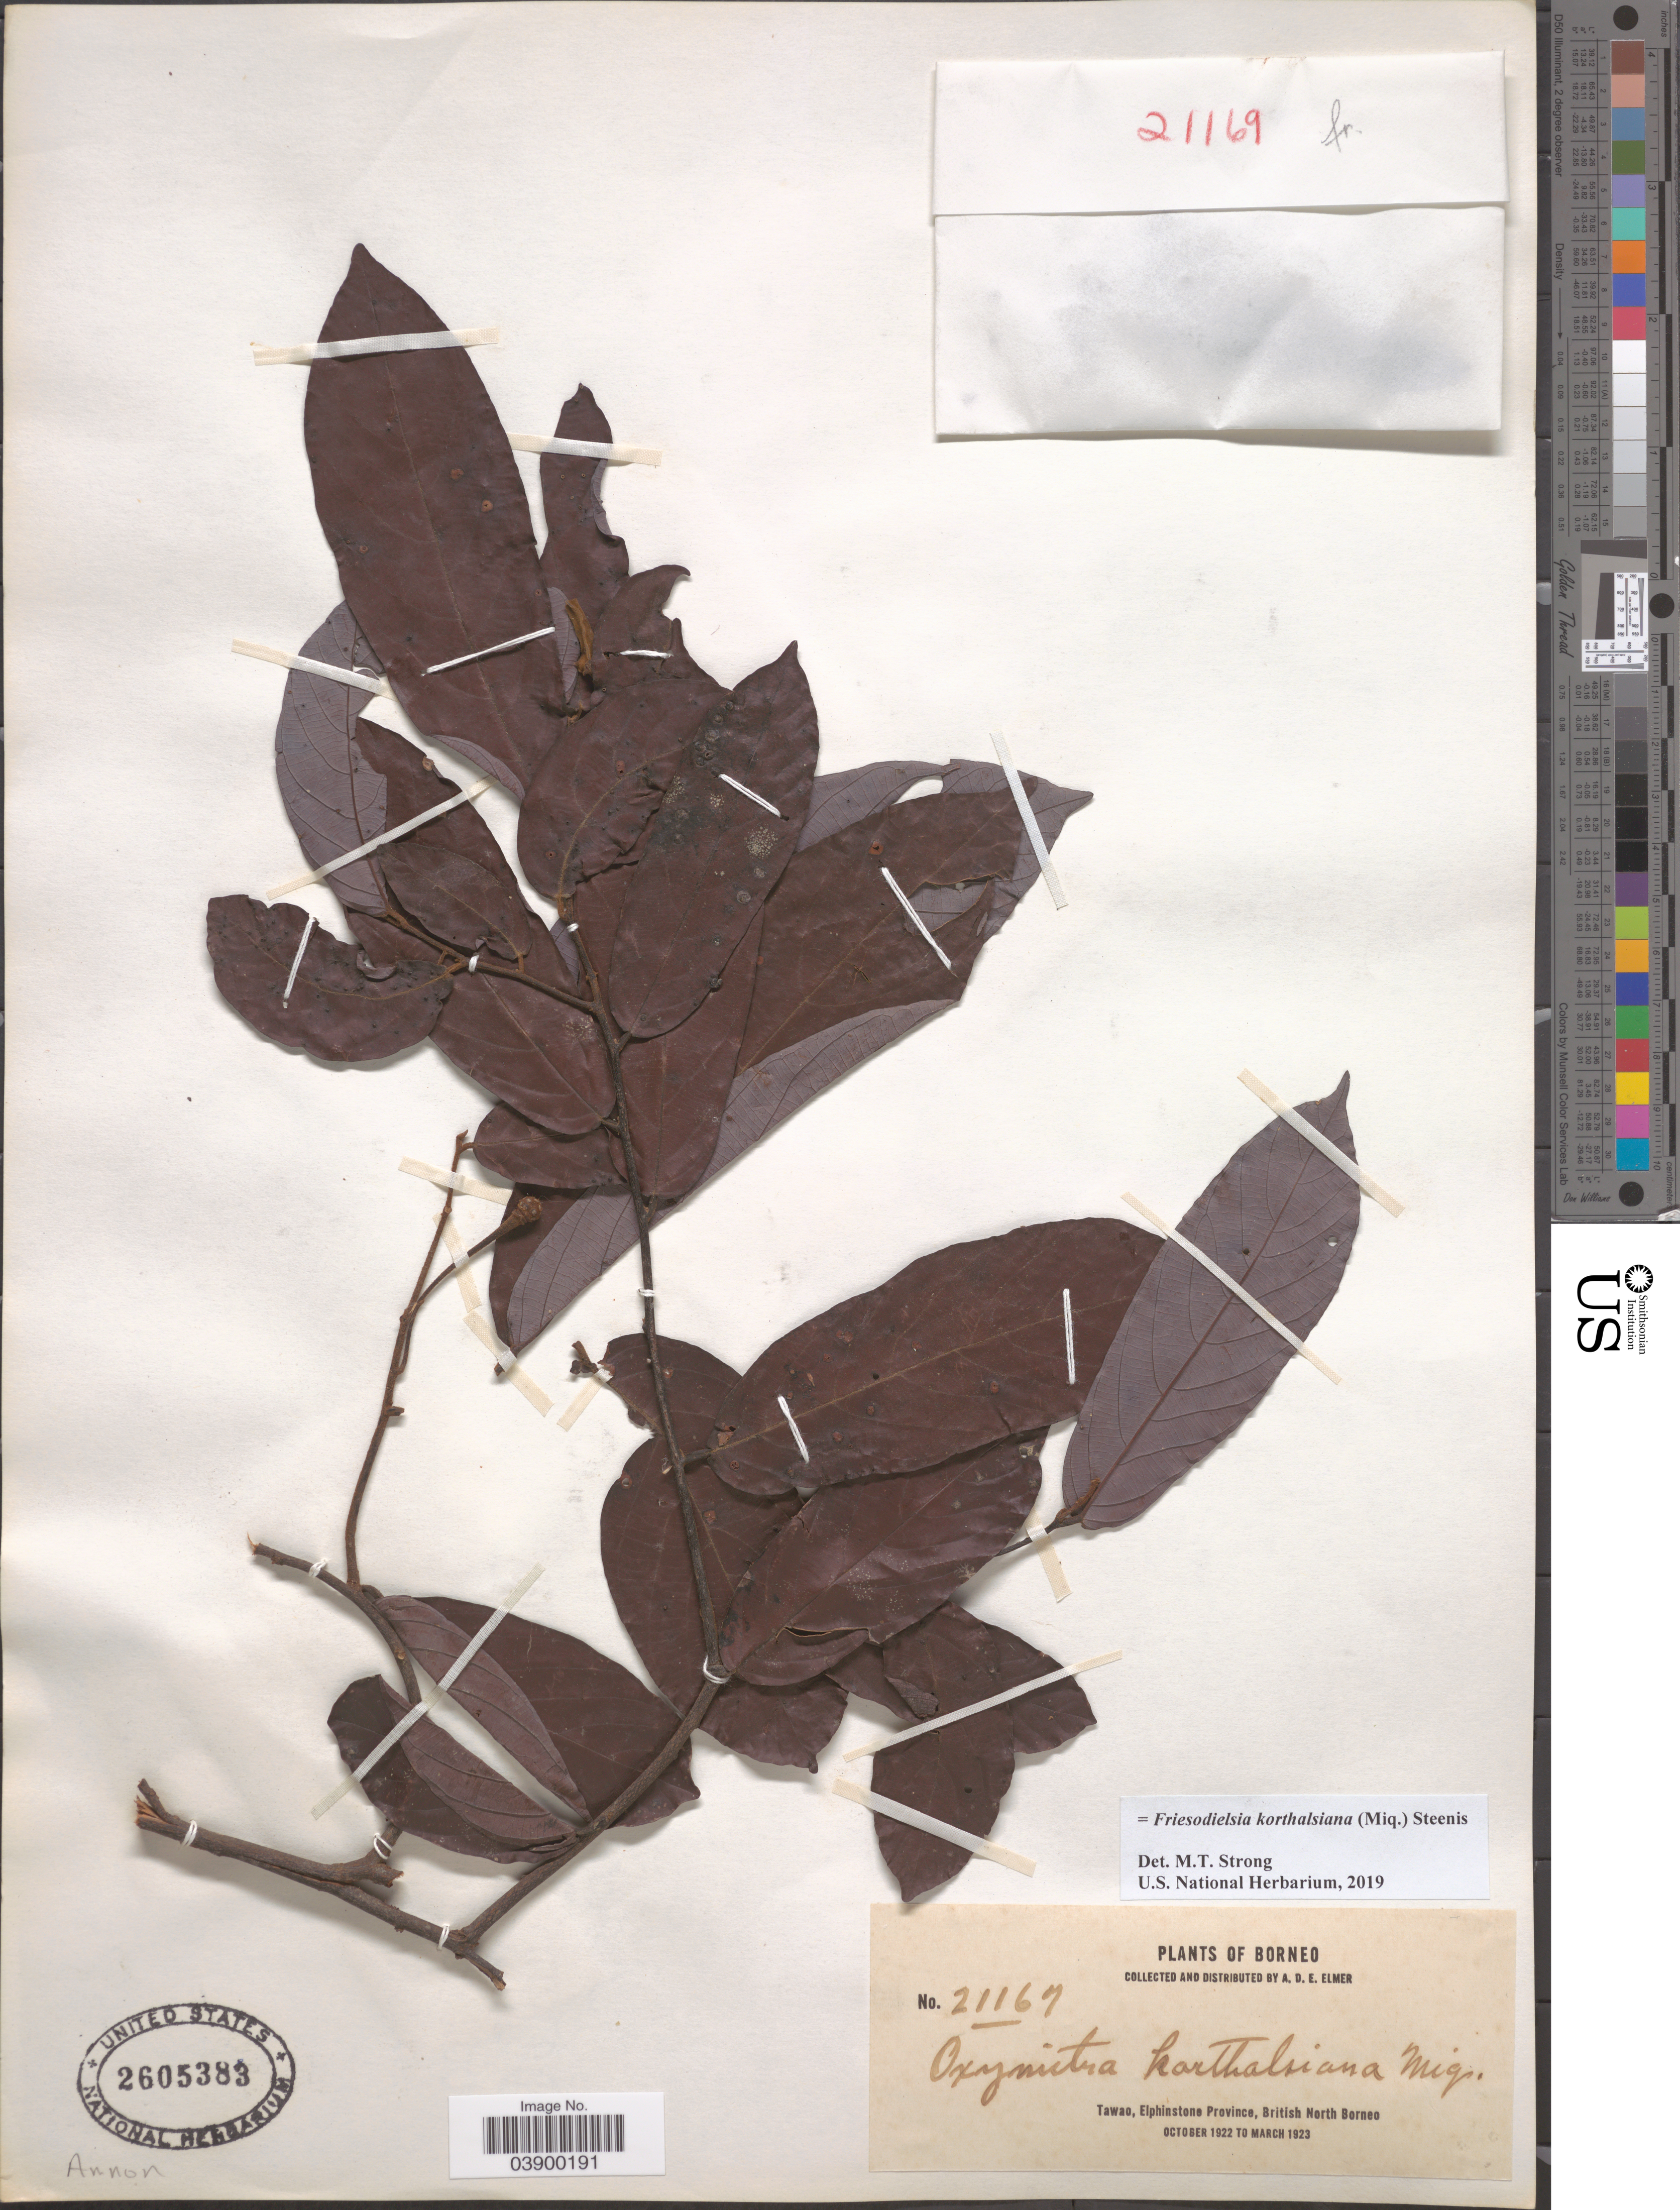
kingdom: Plantae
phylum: Tracheophyta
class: Magnoliopsida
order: Magnoliales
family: Annonaceae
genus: Friesodielsia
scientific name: Friesodielsia korthalsiana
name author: (Merr.) Steenis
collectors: A. D. E. Elmer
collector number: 21167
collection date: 1922-10/1923-03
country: Malaysia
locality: Borneo. Tawao, Elphinstone Province, British North Borneo.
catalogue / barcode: US 2605383